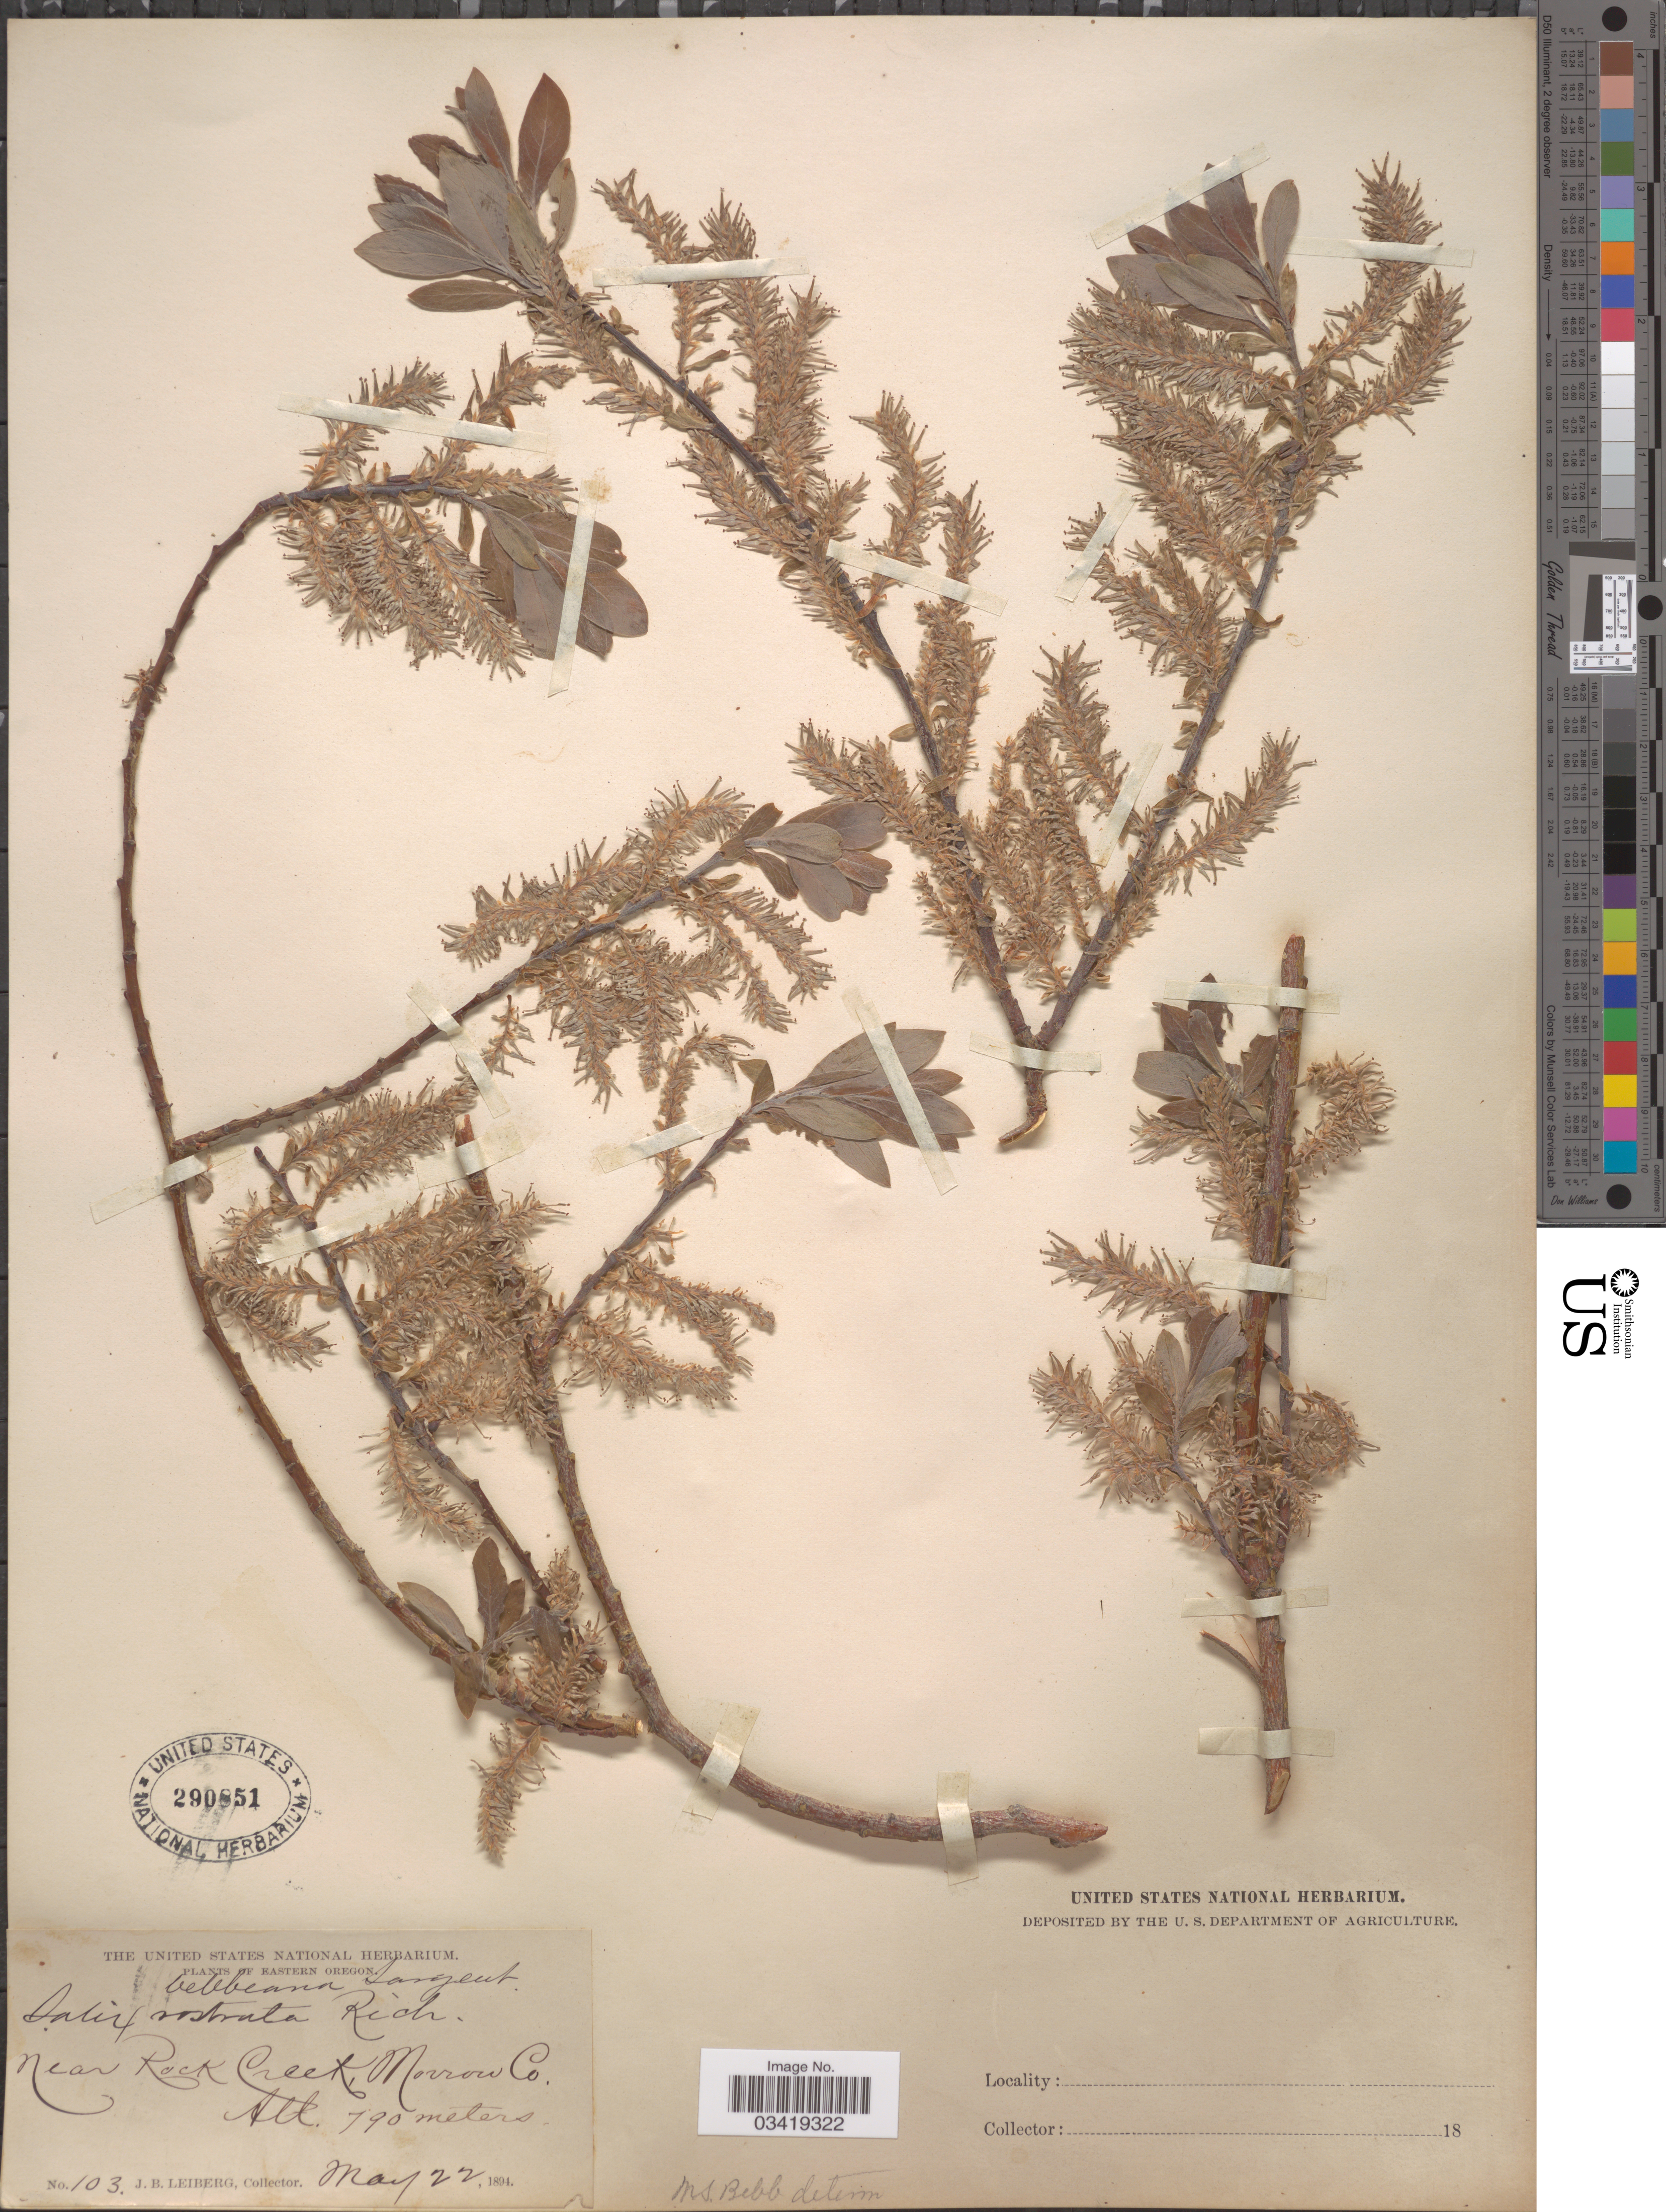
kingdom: Plantae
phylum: Tracheophyta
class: Magnoliopsida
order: Malpighiales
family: Salicaceae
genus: Salix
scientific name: Salix bebbiana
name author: Sarg.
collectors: J. B. Leiberg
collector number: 103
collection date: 1891-05-22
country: United States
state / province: Oregon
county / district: Morrow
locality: Eastern Oregon. Near Rock Creek, Morrow Co.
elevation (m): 790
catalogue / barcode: US 290851